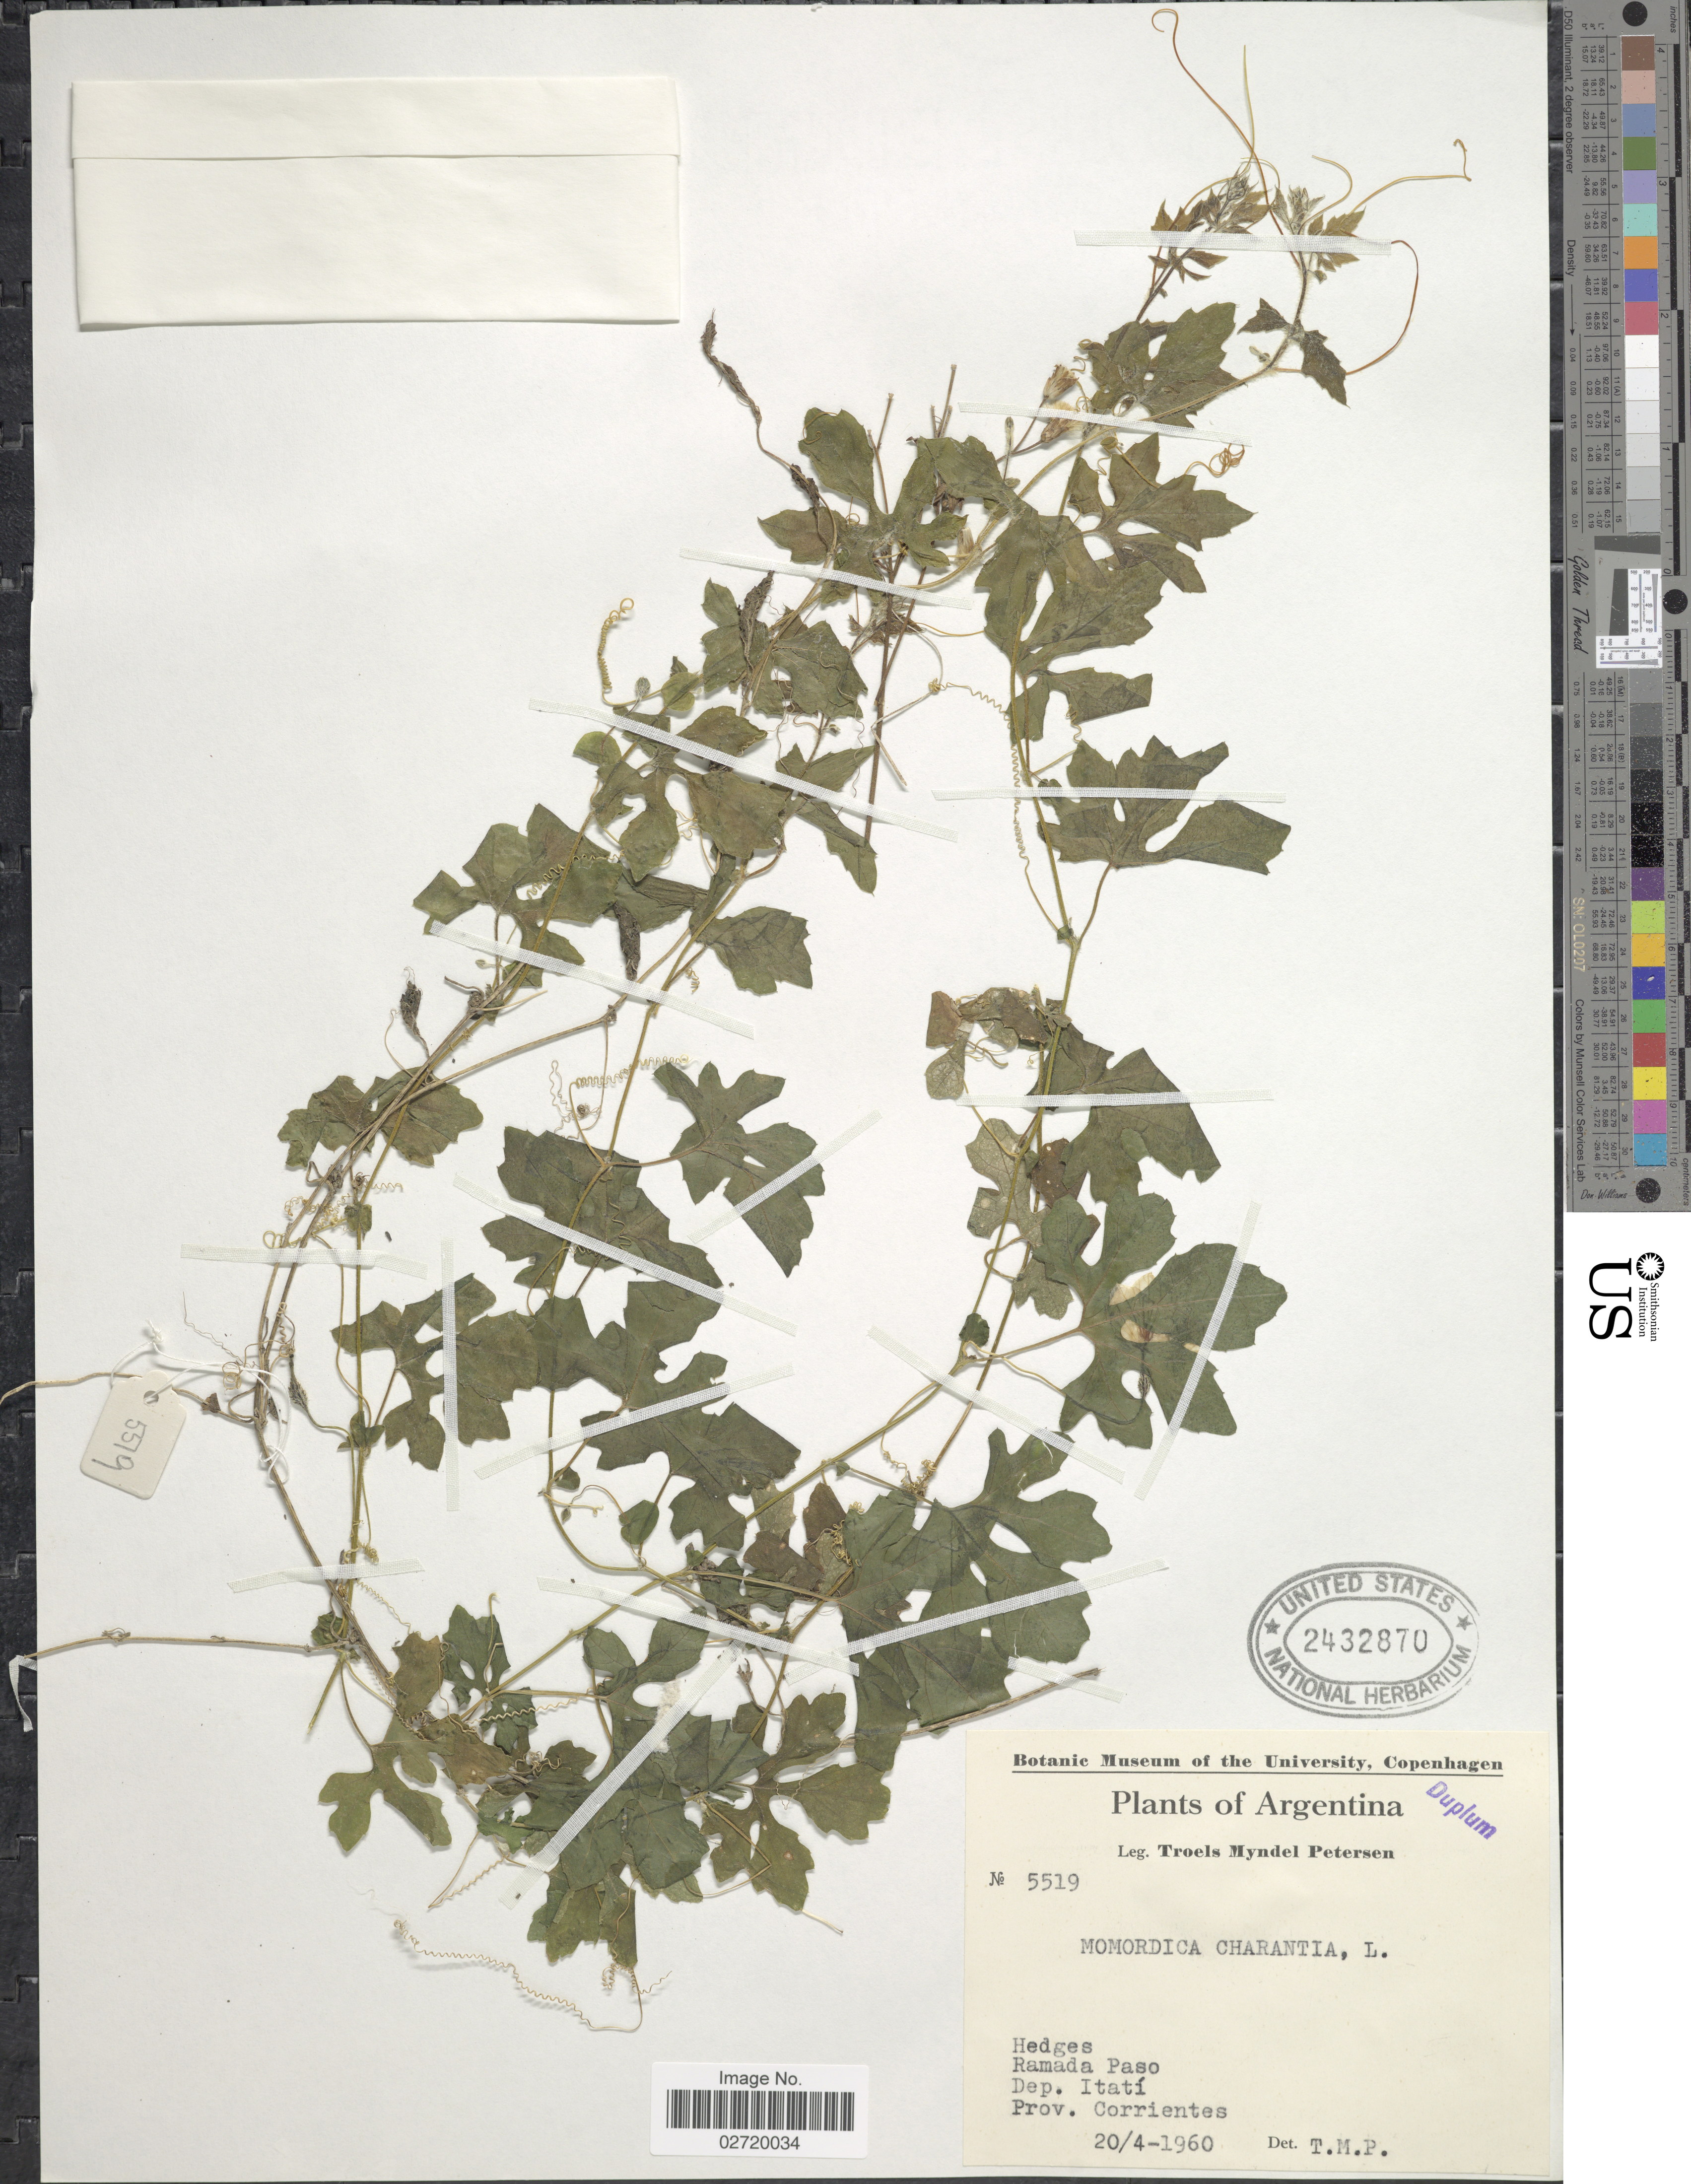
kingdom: Plantae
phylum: Tracheophyta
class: Magnoliopsida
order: Cucurbitales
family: Cucurbitaceae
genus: Momordica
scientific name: Momordica charantia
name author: L.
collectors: T. M. Petersen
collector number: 5519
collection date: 1960-04-20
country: Argentina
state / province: Corrientes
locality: Hedges, Ramada Paso. Dep. Itati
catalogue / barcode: US 2432870